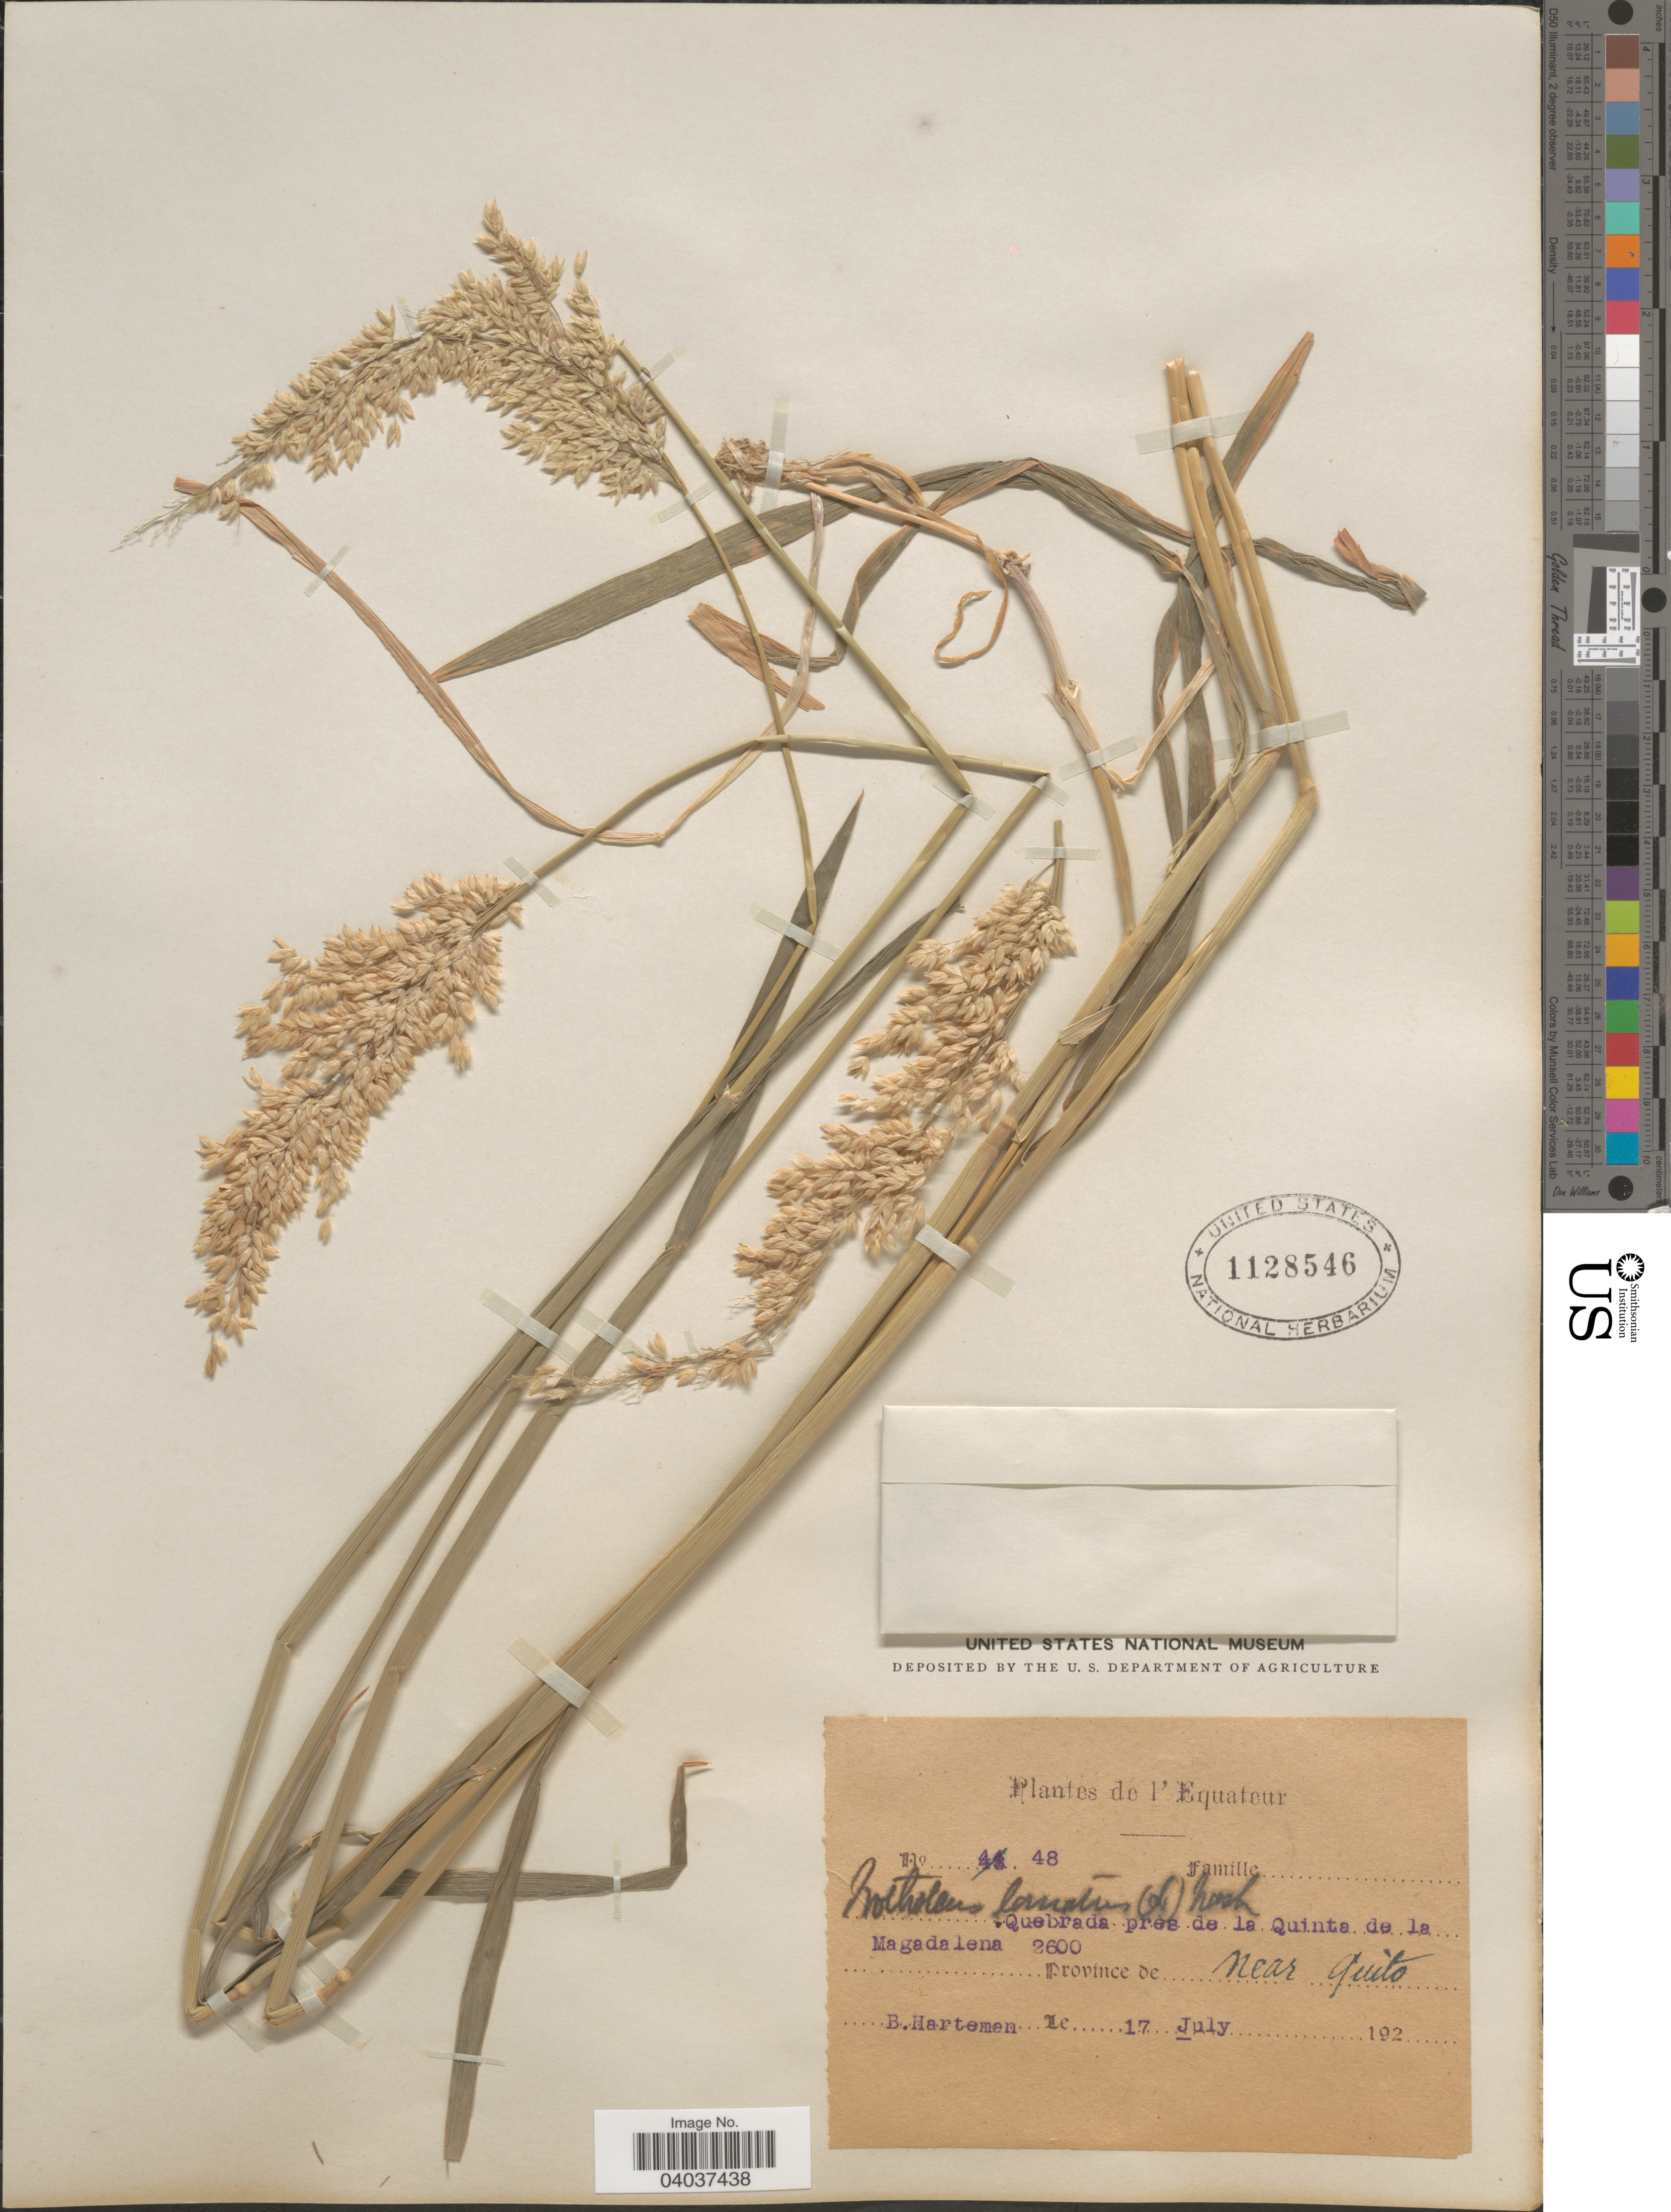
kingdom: Plantae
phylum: Tracheophyta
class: Liliopsida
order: Poales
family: Poaceae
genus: Holcus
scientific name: Holcus lanatus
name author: L.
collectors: Harteman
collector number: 48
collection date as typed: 17 July 192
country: Ecuador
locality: Quebrada pres de la Quinta de la Magadalena. Near Quito.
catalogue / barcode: US 1128546